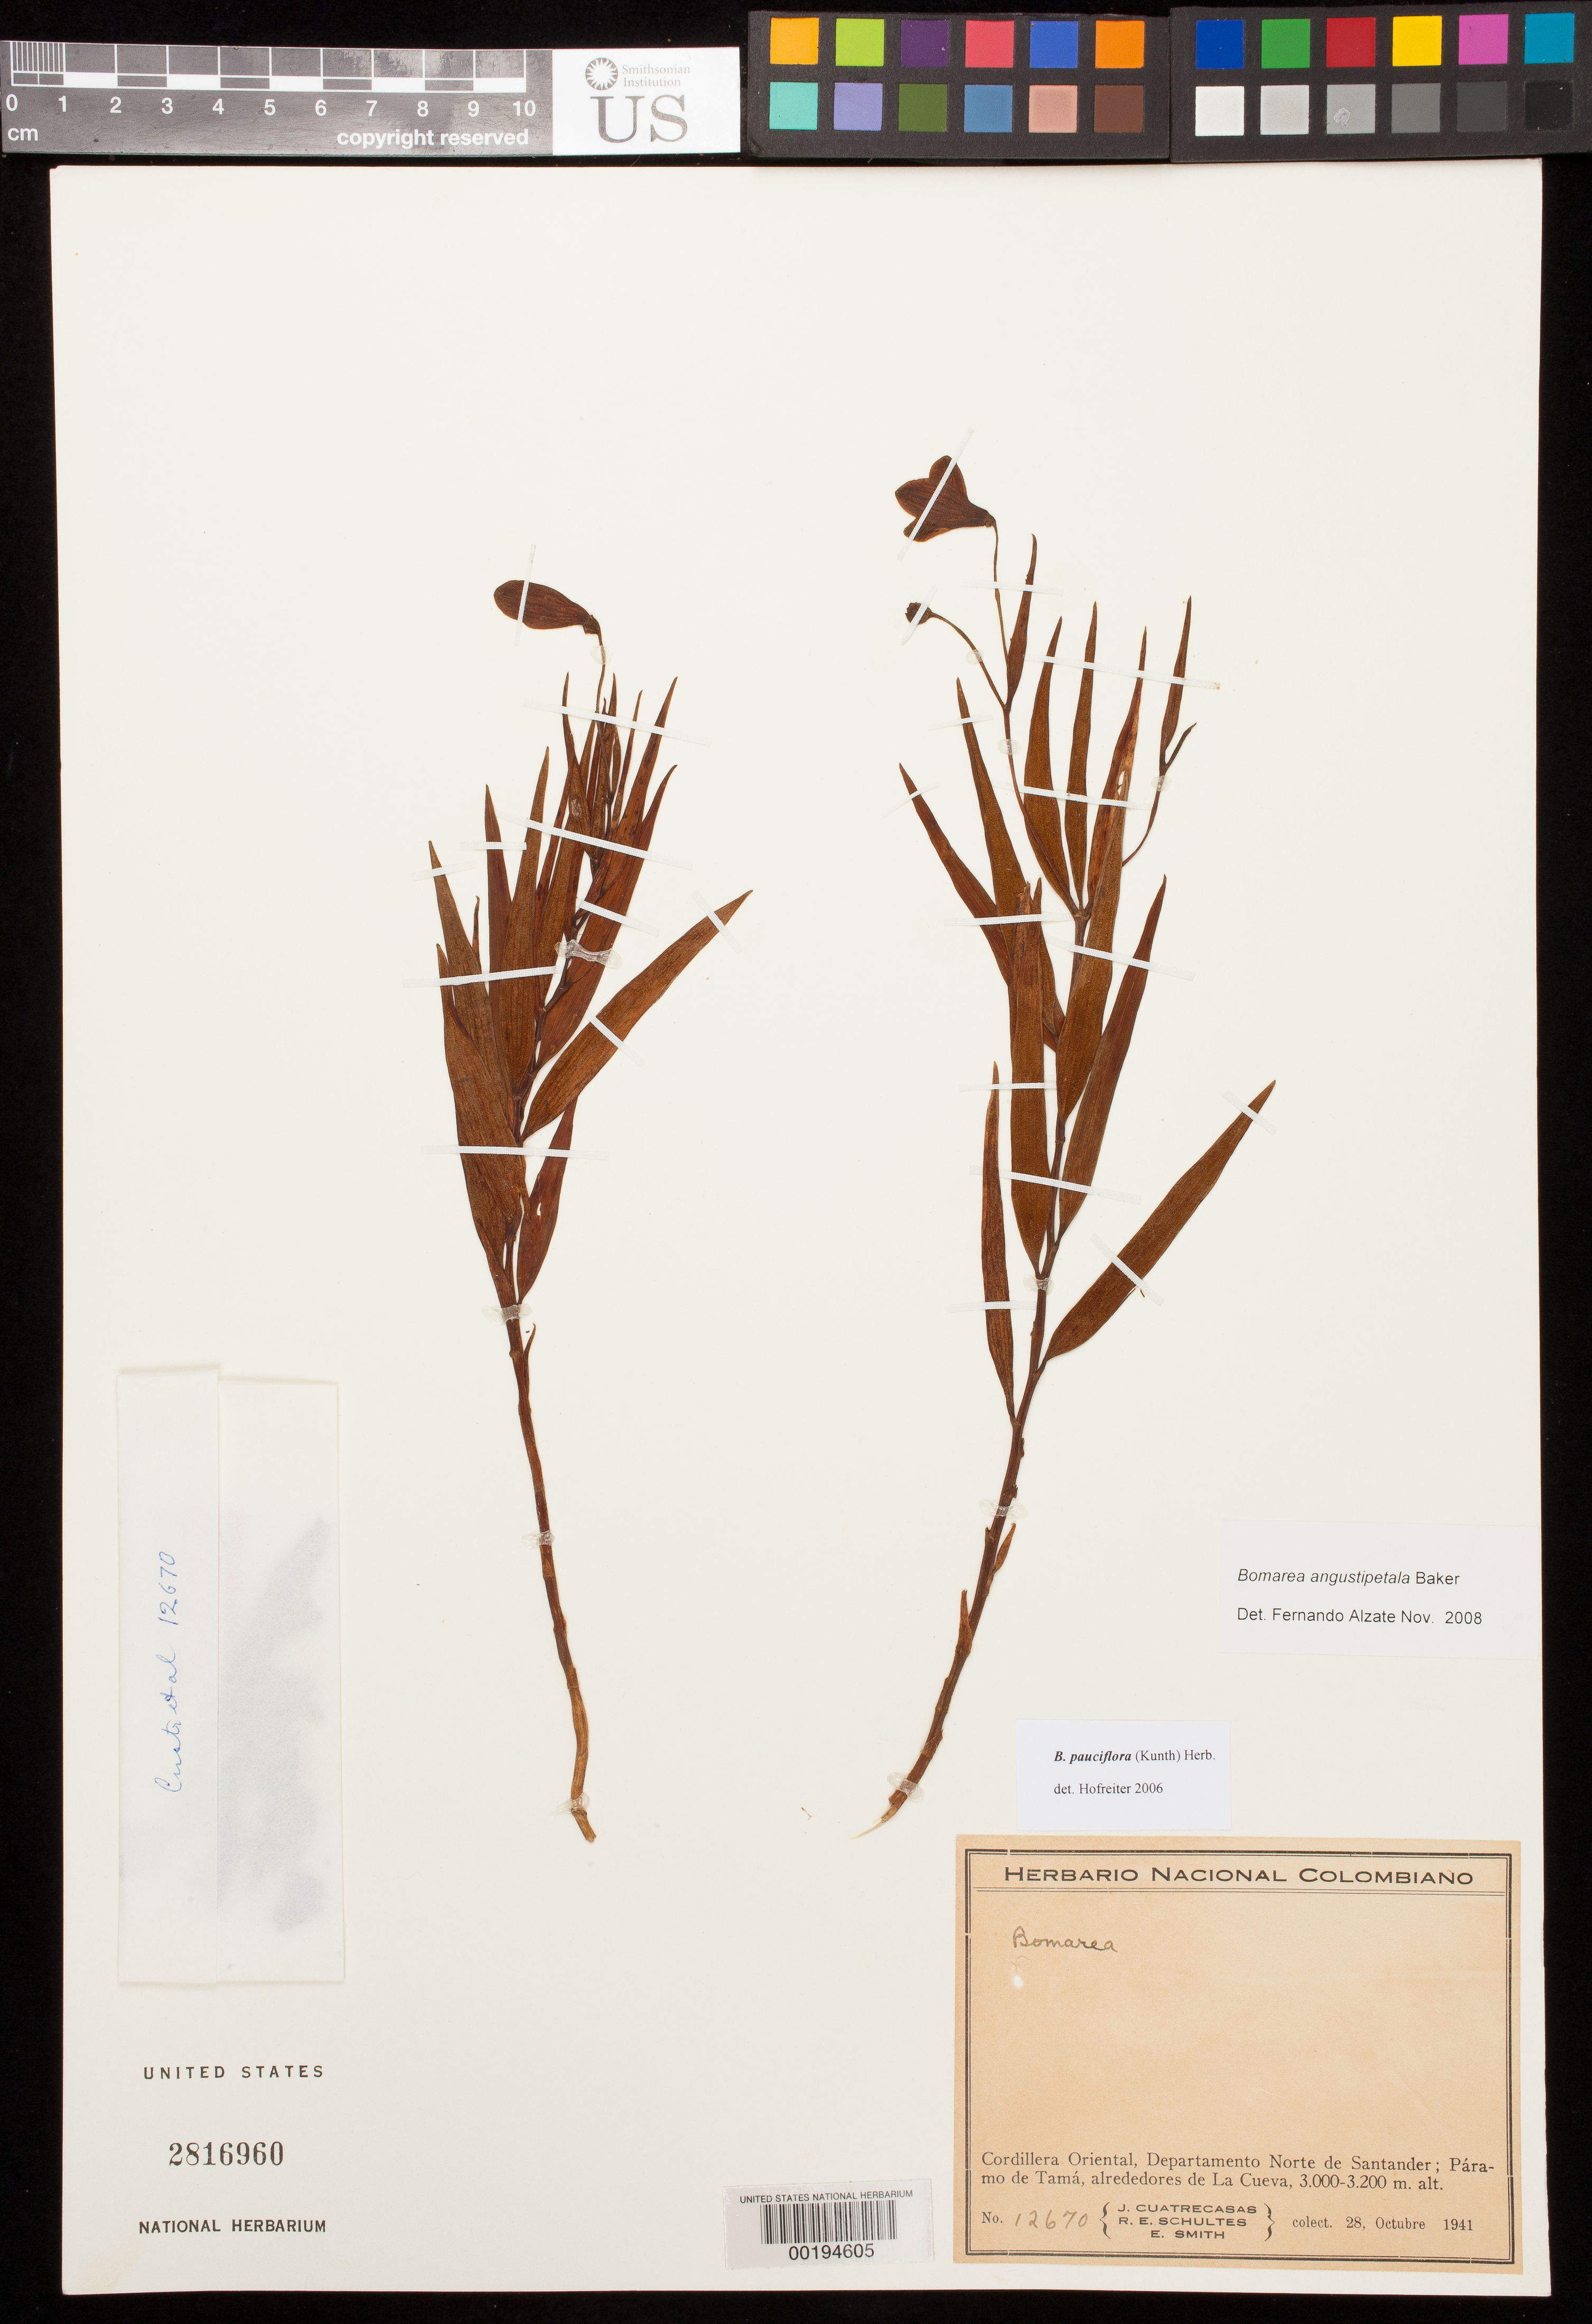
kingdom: Plantae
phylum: Tracheophyta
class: Liliopsida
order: Liliales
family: Alstroemeriaceae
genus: Bomarea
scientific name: Bomarea angustipetala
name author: Baker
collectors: J. Cuatrecasas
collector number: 12670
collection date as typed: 28 Oct 1941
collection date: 1941-10-28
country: Colombia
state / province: Norte de Santander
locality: Paramo de Tama, outskirts of La Cueva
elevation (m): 3000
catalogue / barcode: US 2816960